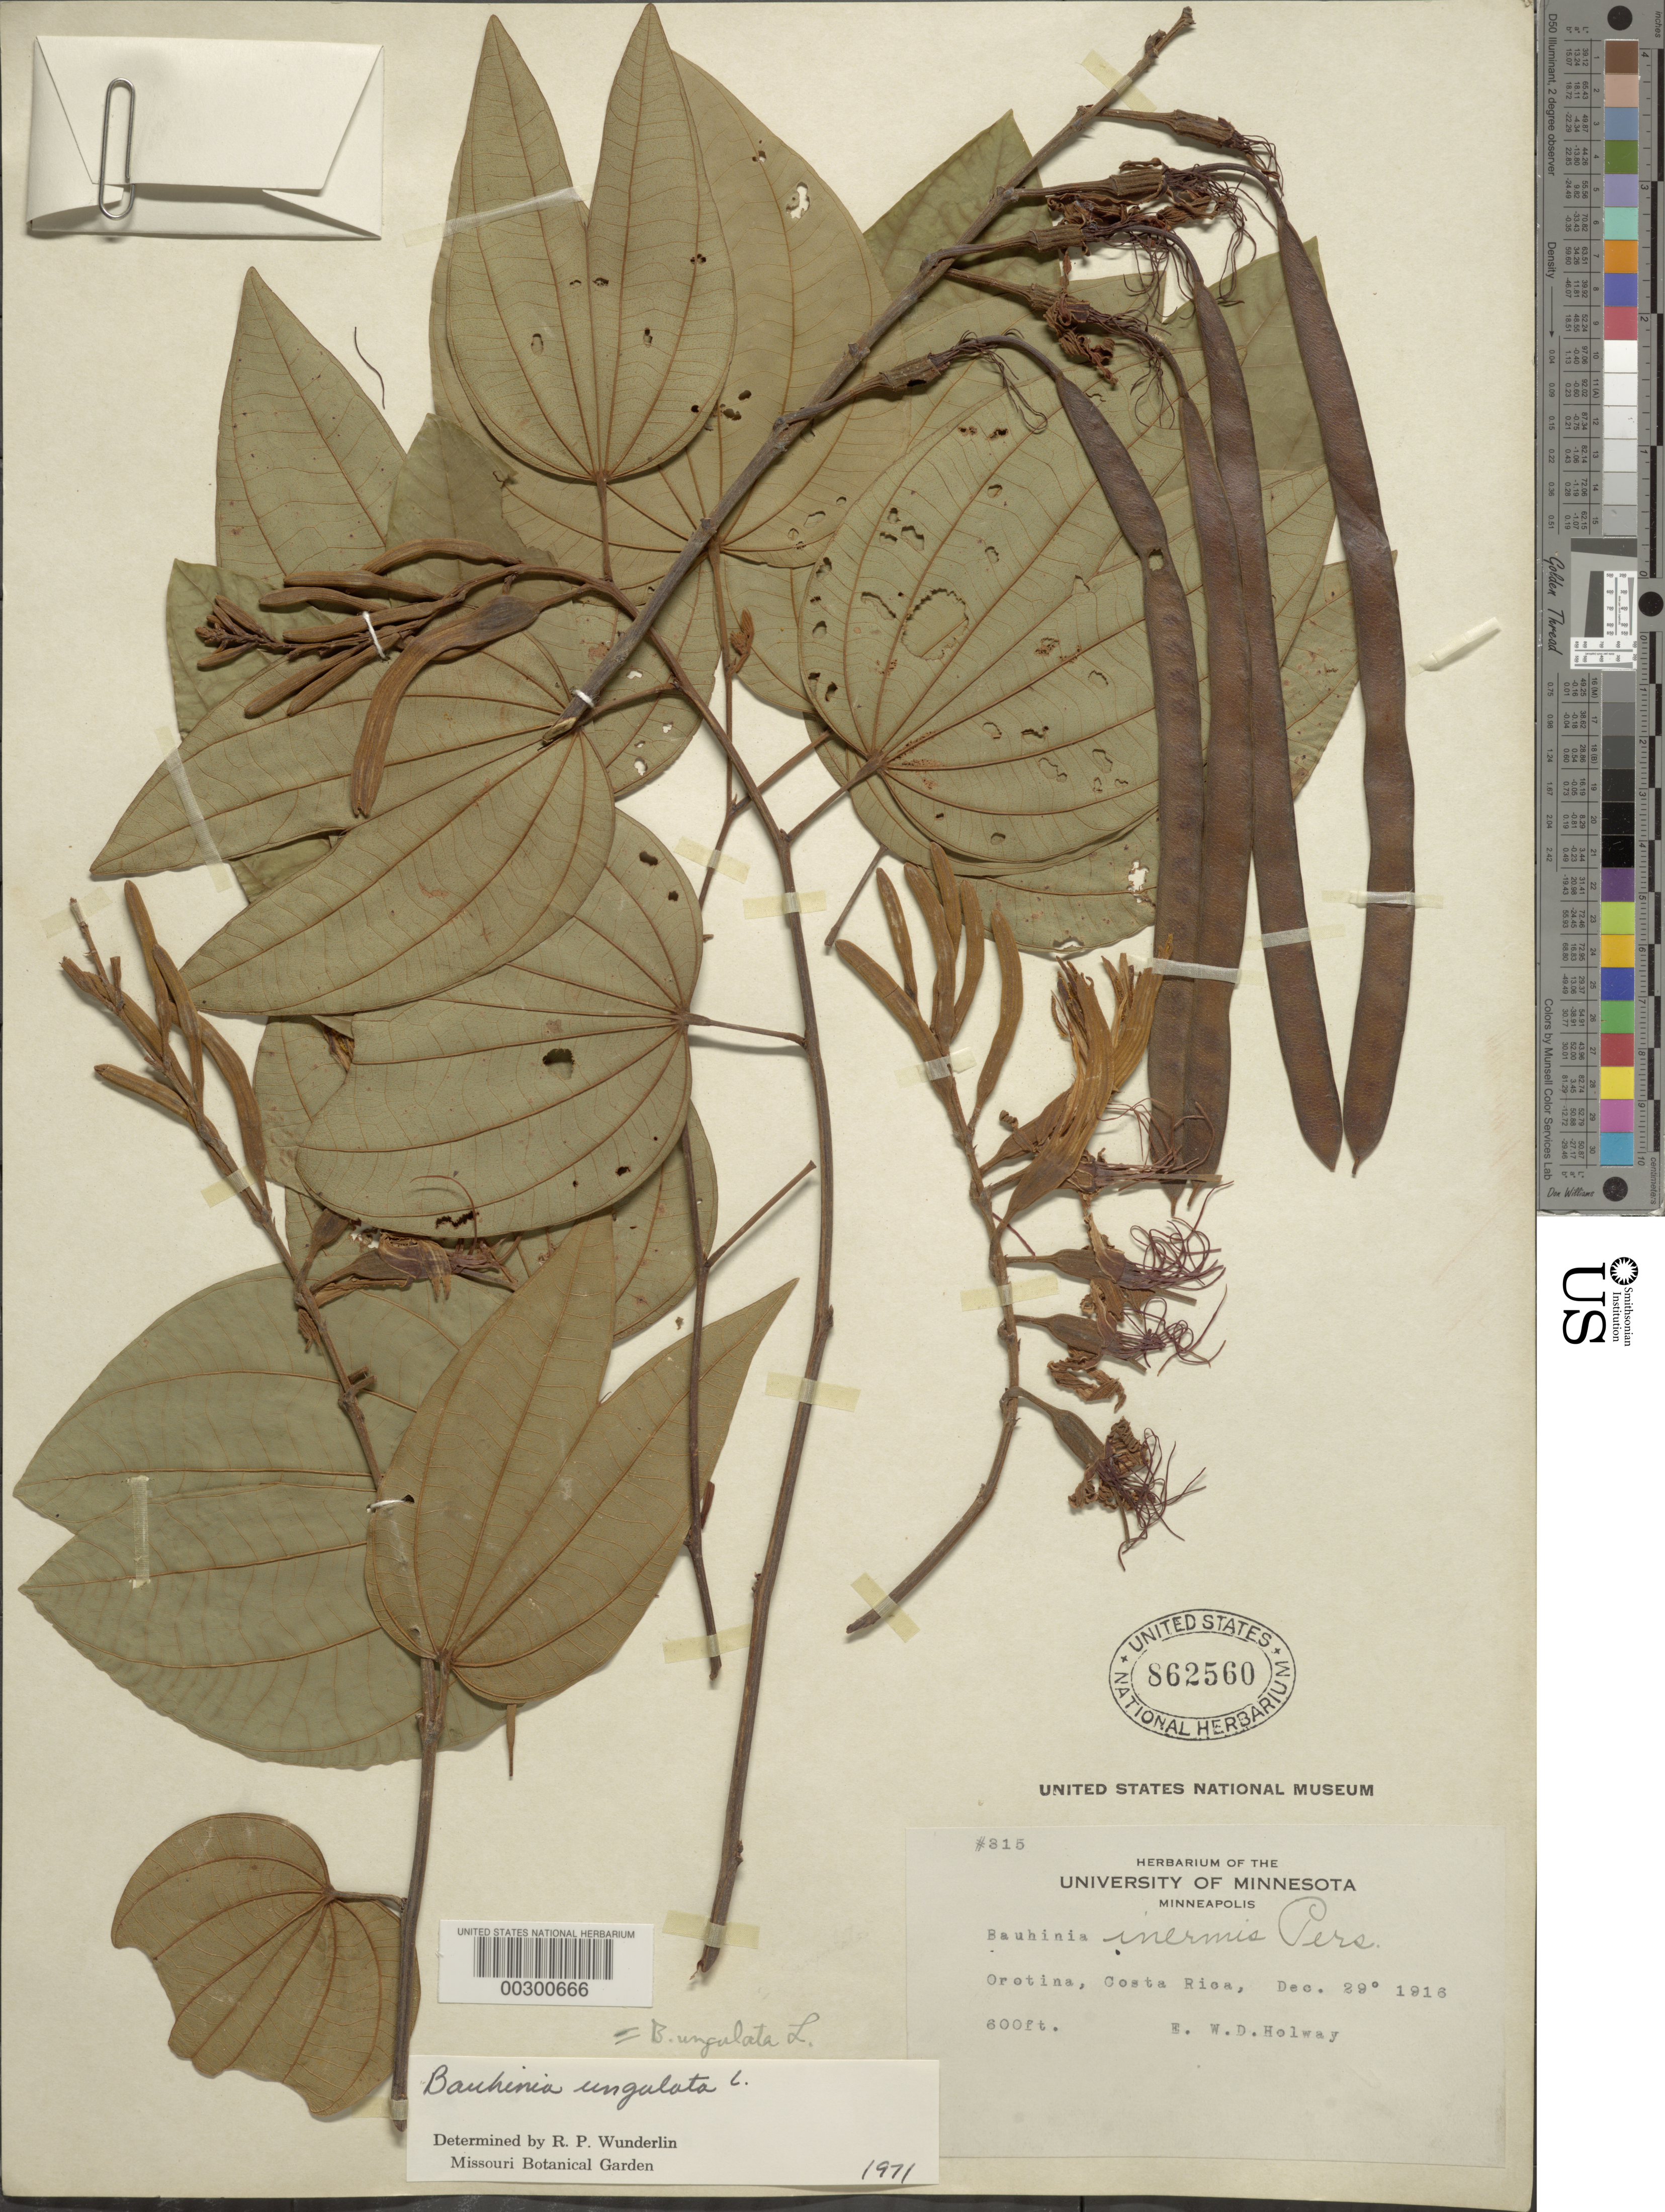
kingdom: Plantae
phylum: Tracheophyta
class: Magnoliopsida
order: Fabales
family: Fabaceae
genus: Bauhinia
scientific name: Bauhinia ungulata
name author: L.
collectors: E. W. D. Holway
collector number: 315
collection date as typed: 29 Dec 1916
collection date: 1916-12-29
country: Costa Rica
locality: Orotina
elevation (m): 183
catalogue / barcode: US 862560